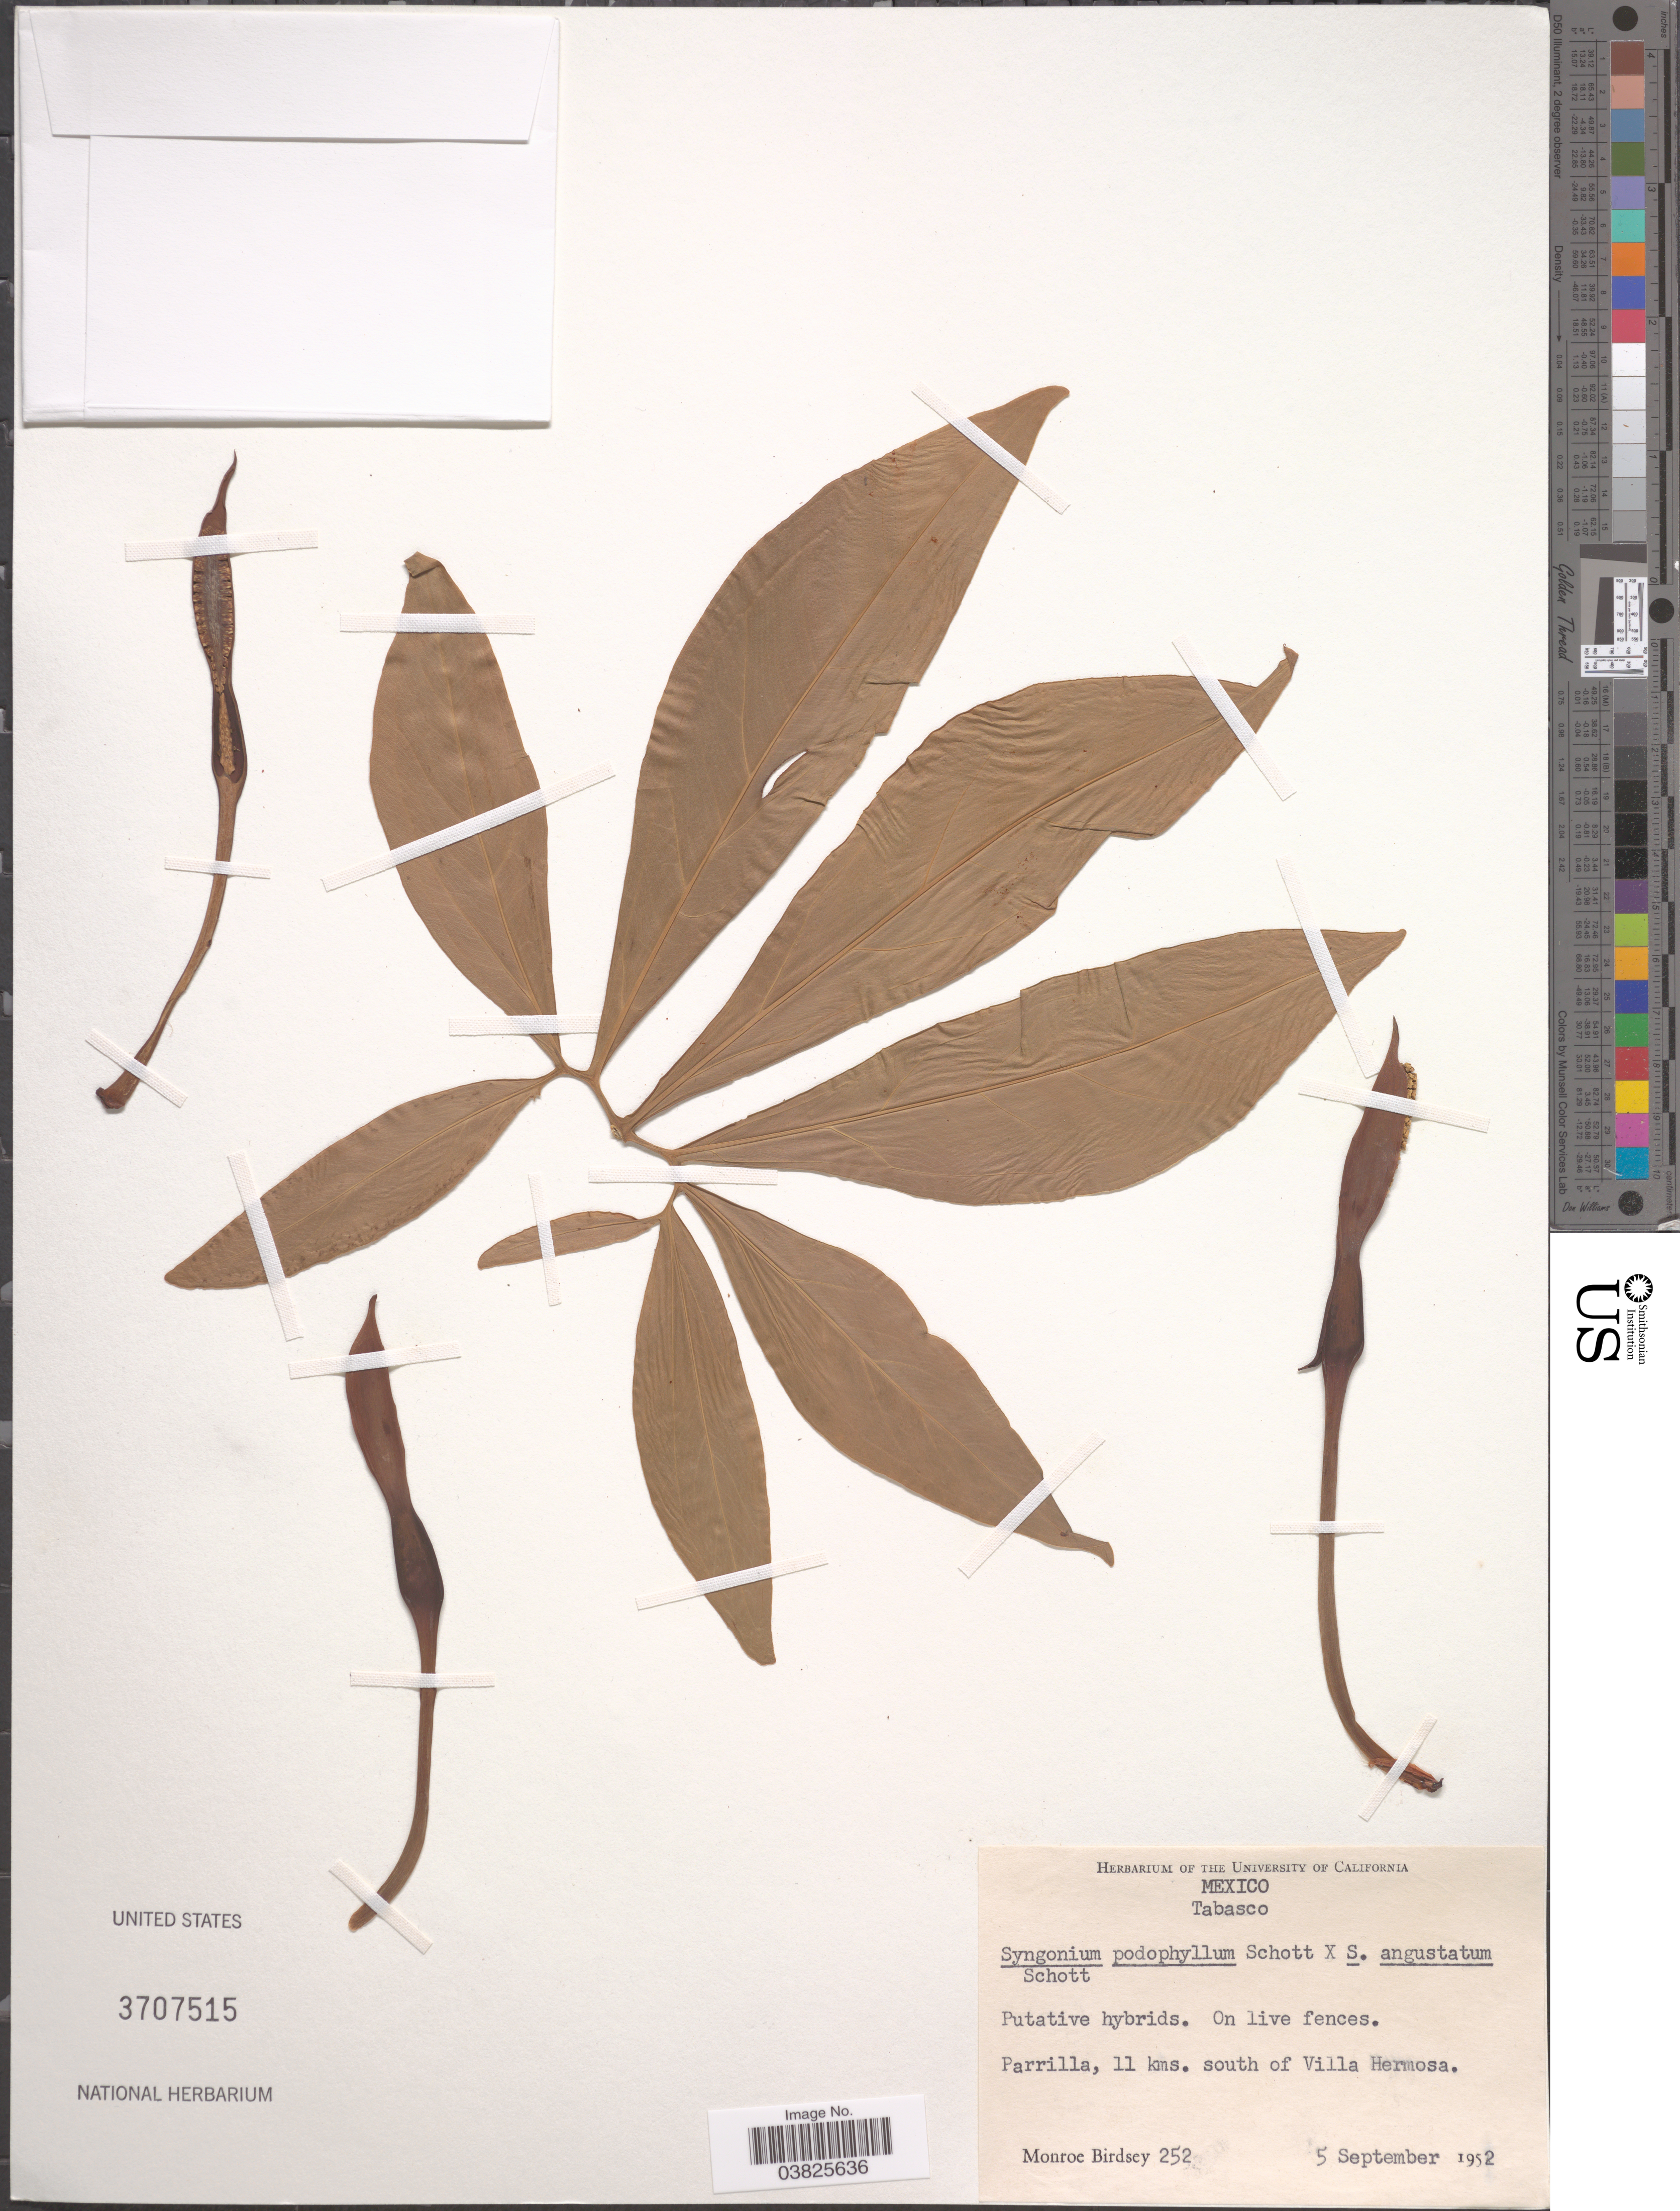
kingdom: Plantae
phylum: Tracheophyta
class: Liliopsida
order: Alismatales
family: Araceae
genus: Syngonium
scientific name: Syngonium podophyllum 'Lemon-Lime'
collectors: M. Birdsey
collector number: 252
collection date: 1952-09-05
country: Mexico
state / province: Tabasco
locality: Parrilla, 11 kms. south of Villa Hermosa.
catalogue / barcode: US 3707515